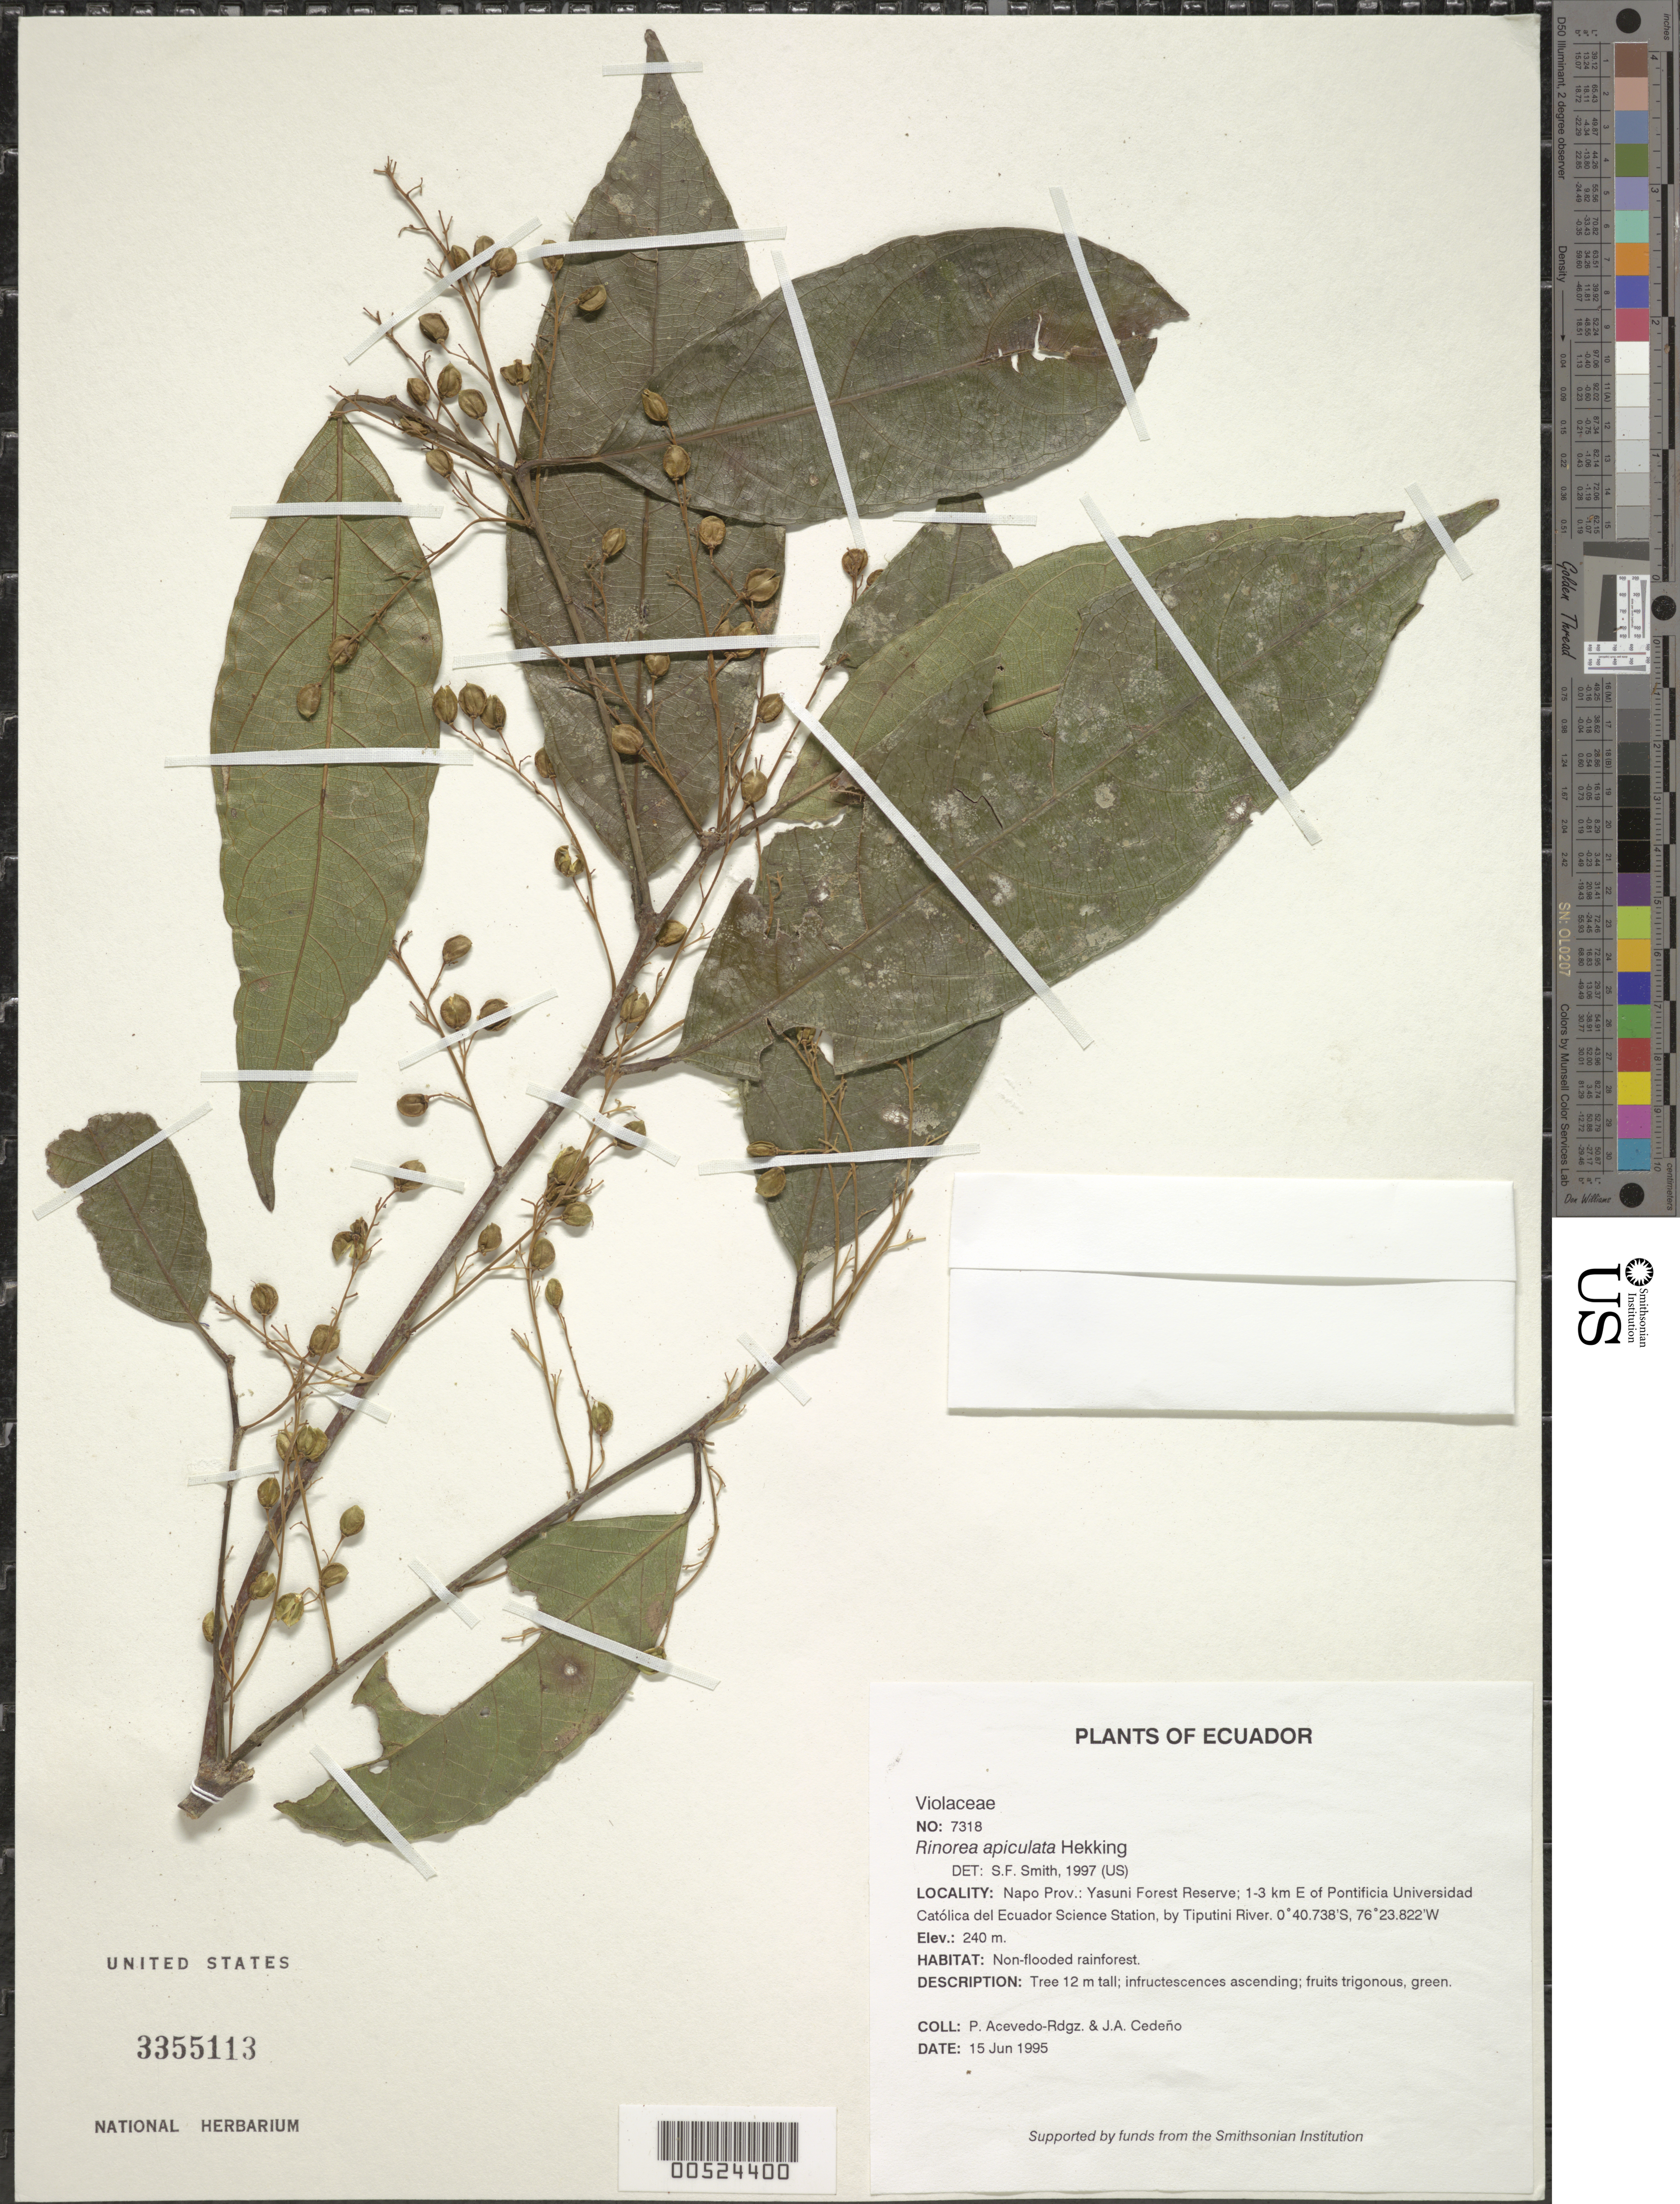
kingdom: Plantae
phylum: Tracheophyta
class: Magnoliopsida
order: Malpighiales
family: Violaceae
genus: Bribria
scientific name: Bribria apiculata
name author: (Hekking) Wahlert & H.E. Ballard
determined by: Hoyos-Gomez, S. E.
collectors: P. Acevedo-Rodr. & J. A. Cedeño M.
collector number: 7318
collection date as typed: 15 Jun 1995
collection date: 1995-06-15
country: Ecuador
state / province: Napo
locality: Napo Prov.: Yasuni Forest Reserve; 1-3 km E of Pontificia Universidad Católica del Ecuador Science Station by Tiputini River.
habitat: Non-flooded rainforest.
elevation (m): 240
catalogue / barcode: US 3355113